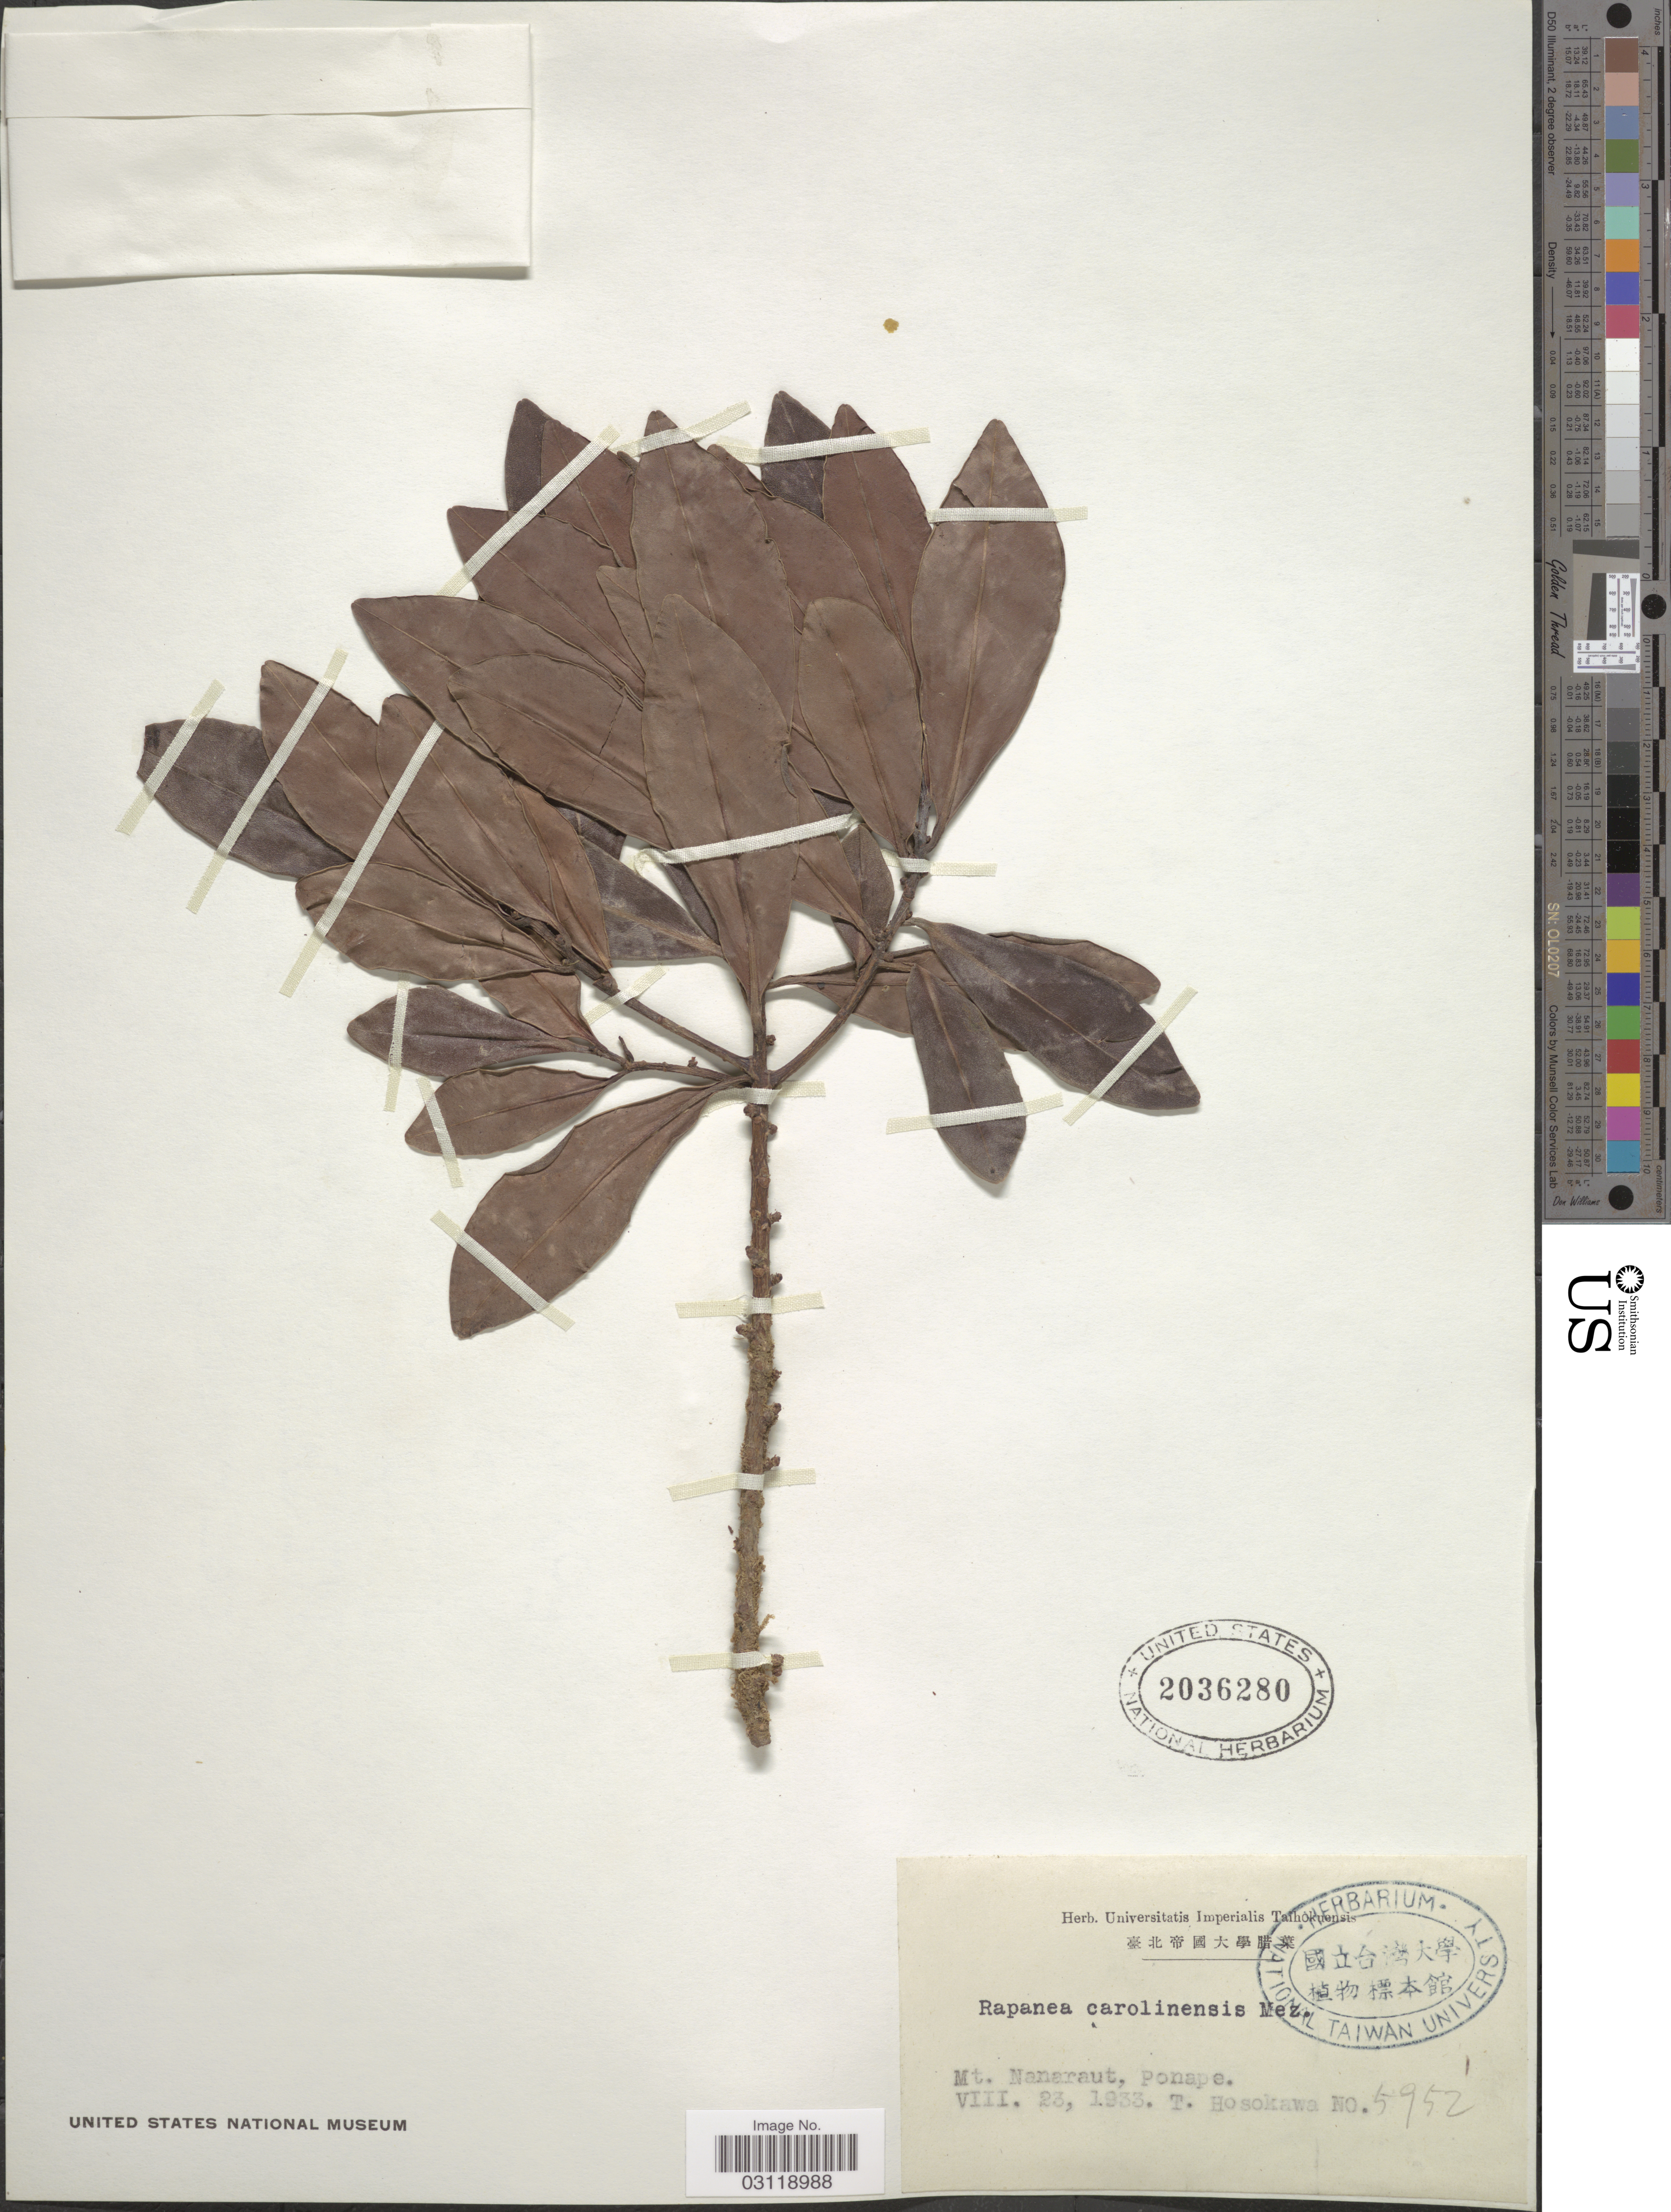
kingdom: Plantae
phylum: Tracheophyta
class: Magnoliopsida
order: Ericales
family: Primulaceae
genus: Rapanea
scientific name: Rapanea carolinensis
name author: Mez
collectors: T. Hosokawa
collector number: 5952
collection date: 1933-08-23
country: Micronesia, Federated States of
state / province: Pohnpei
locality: Mt. Nanaraut, Ponape.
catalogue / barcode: US 2036280